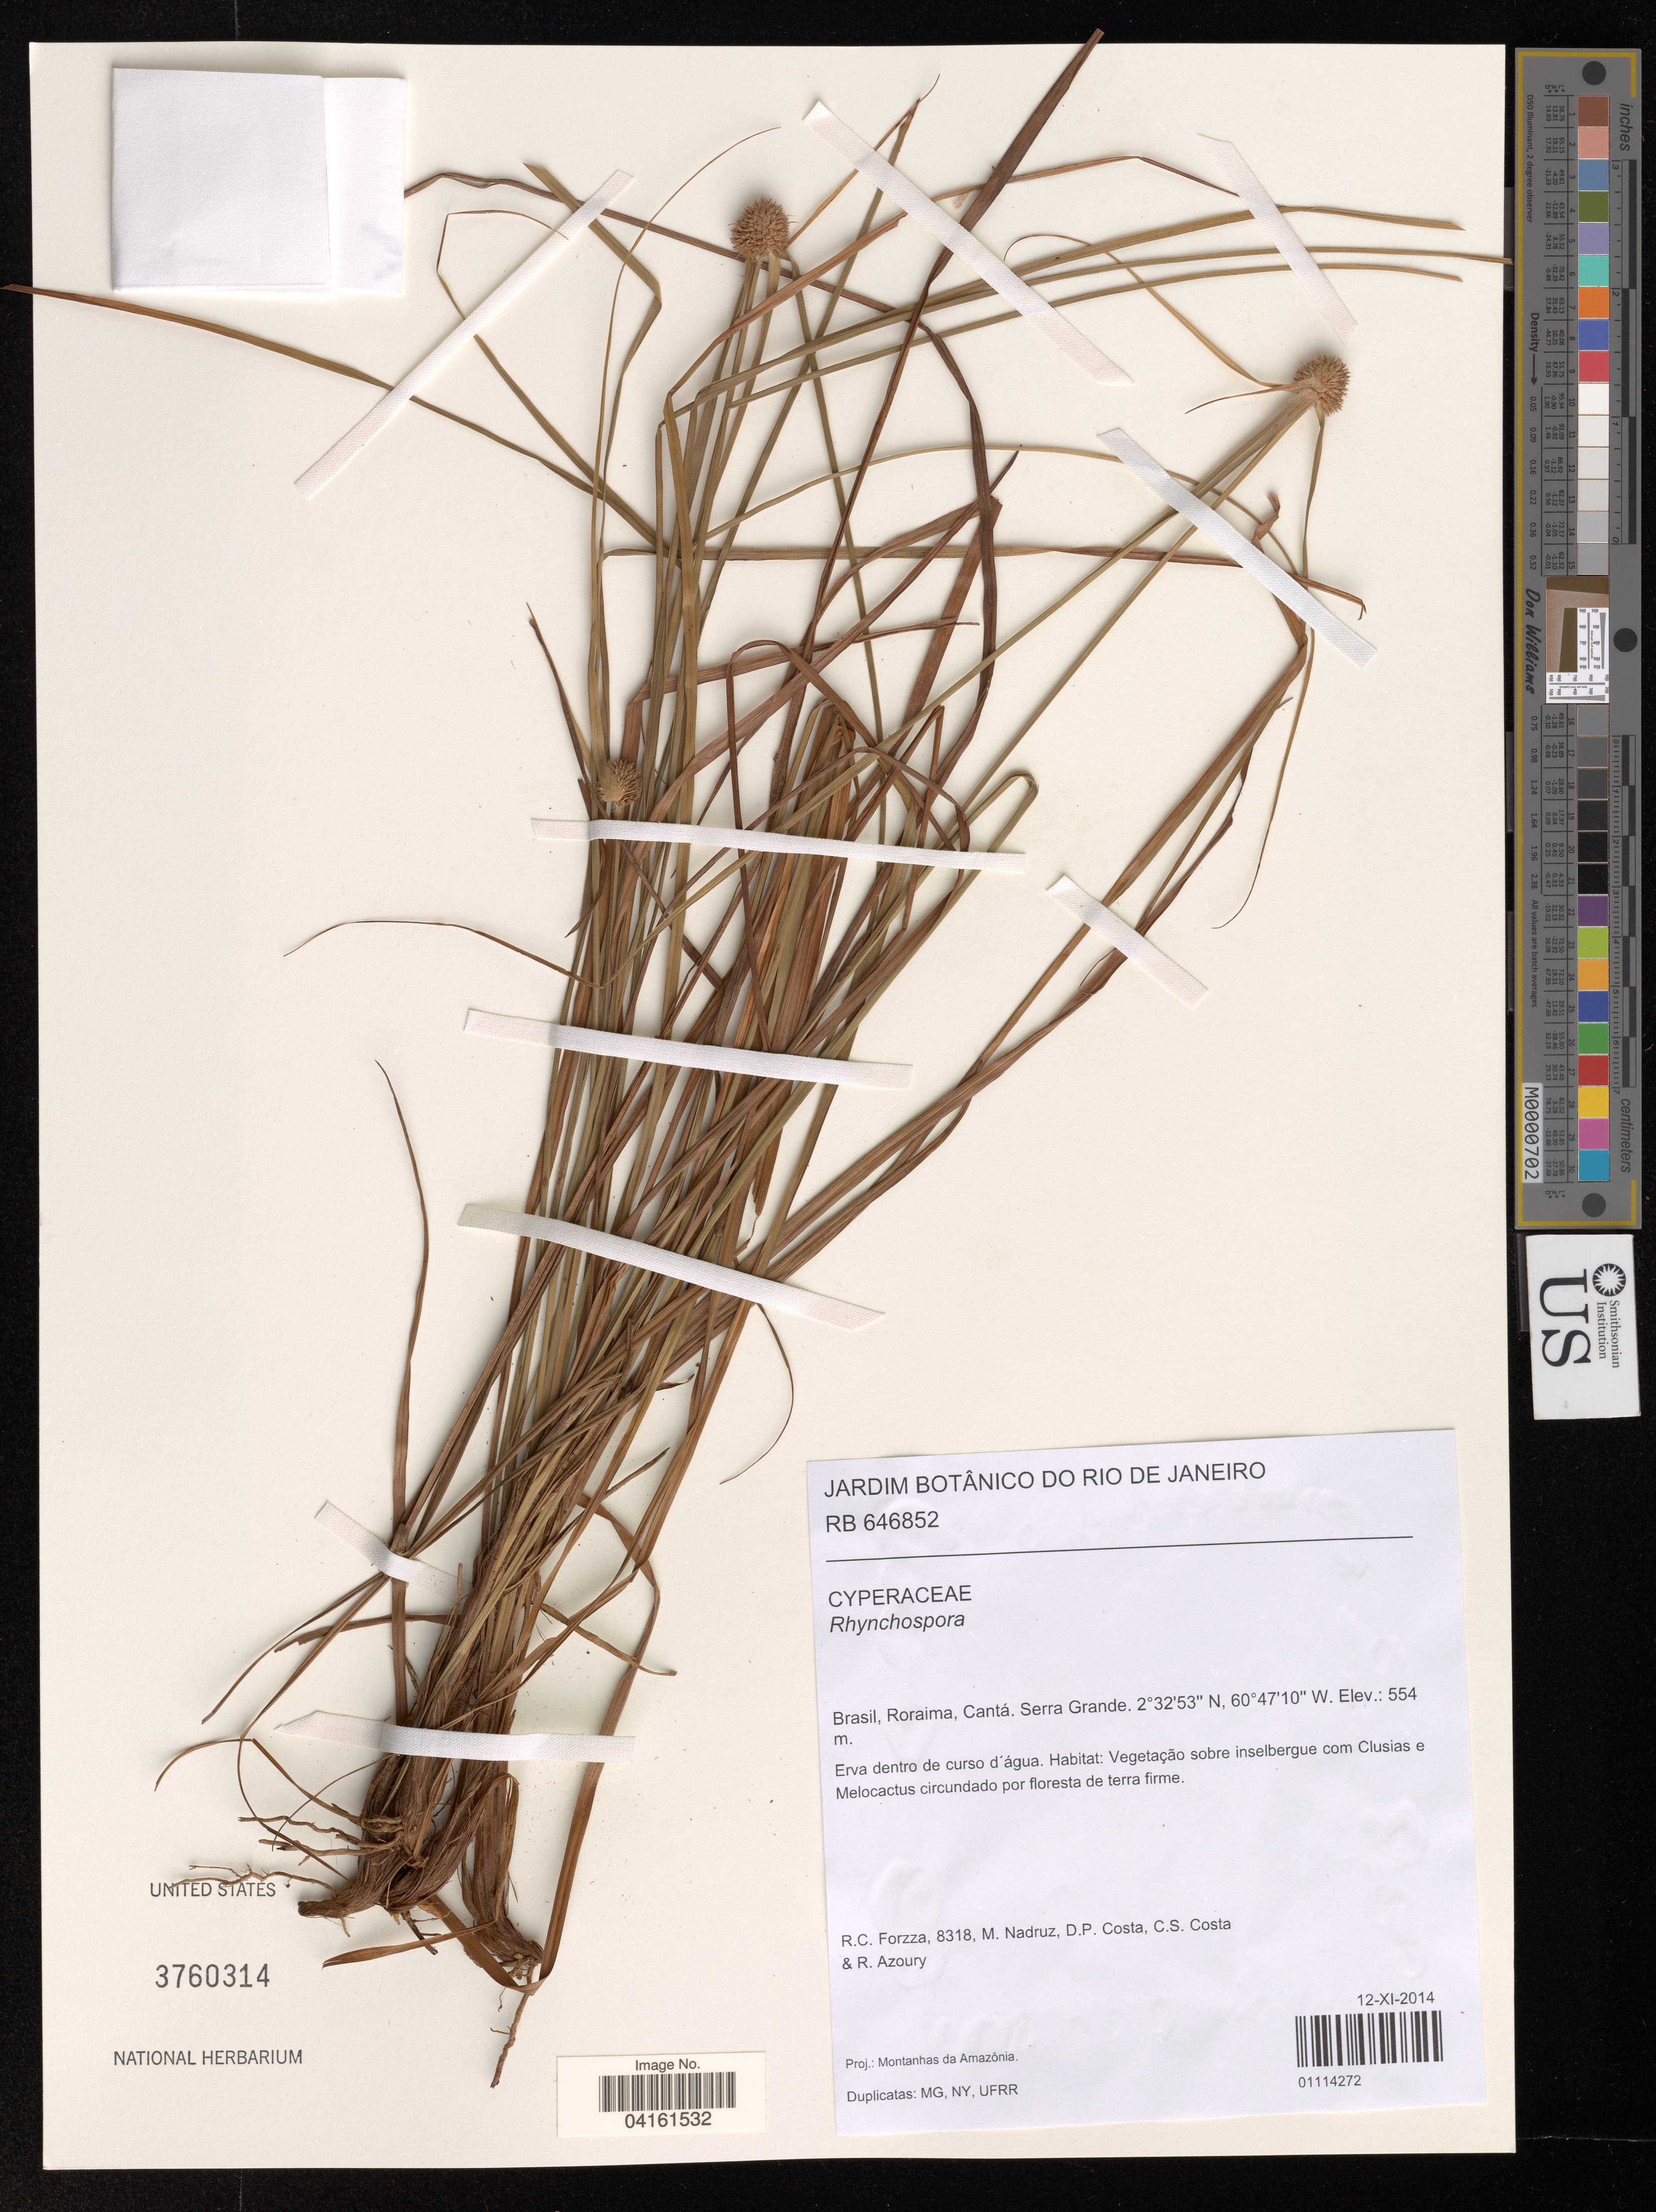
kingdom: Plantae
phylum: Tracheophyta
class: Liliopsida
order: Poales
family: Cyperaceae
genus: Rhynchospora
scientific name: Rhynchospora sp.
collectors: R. C. Forzza, M. Nadruz, D. Costa, C. Costa & R. Azoury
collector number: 8318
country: Brazil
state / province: Roraima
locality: Cantá. Serra Grande.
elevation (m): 554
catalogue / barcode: US 3760314